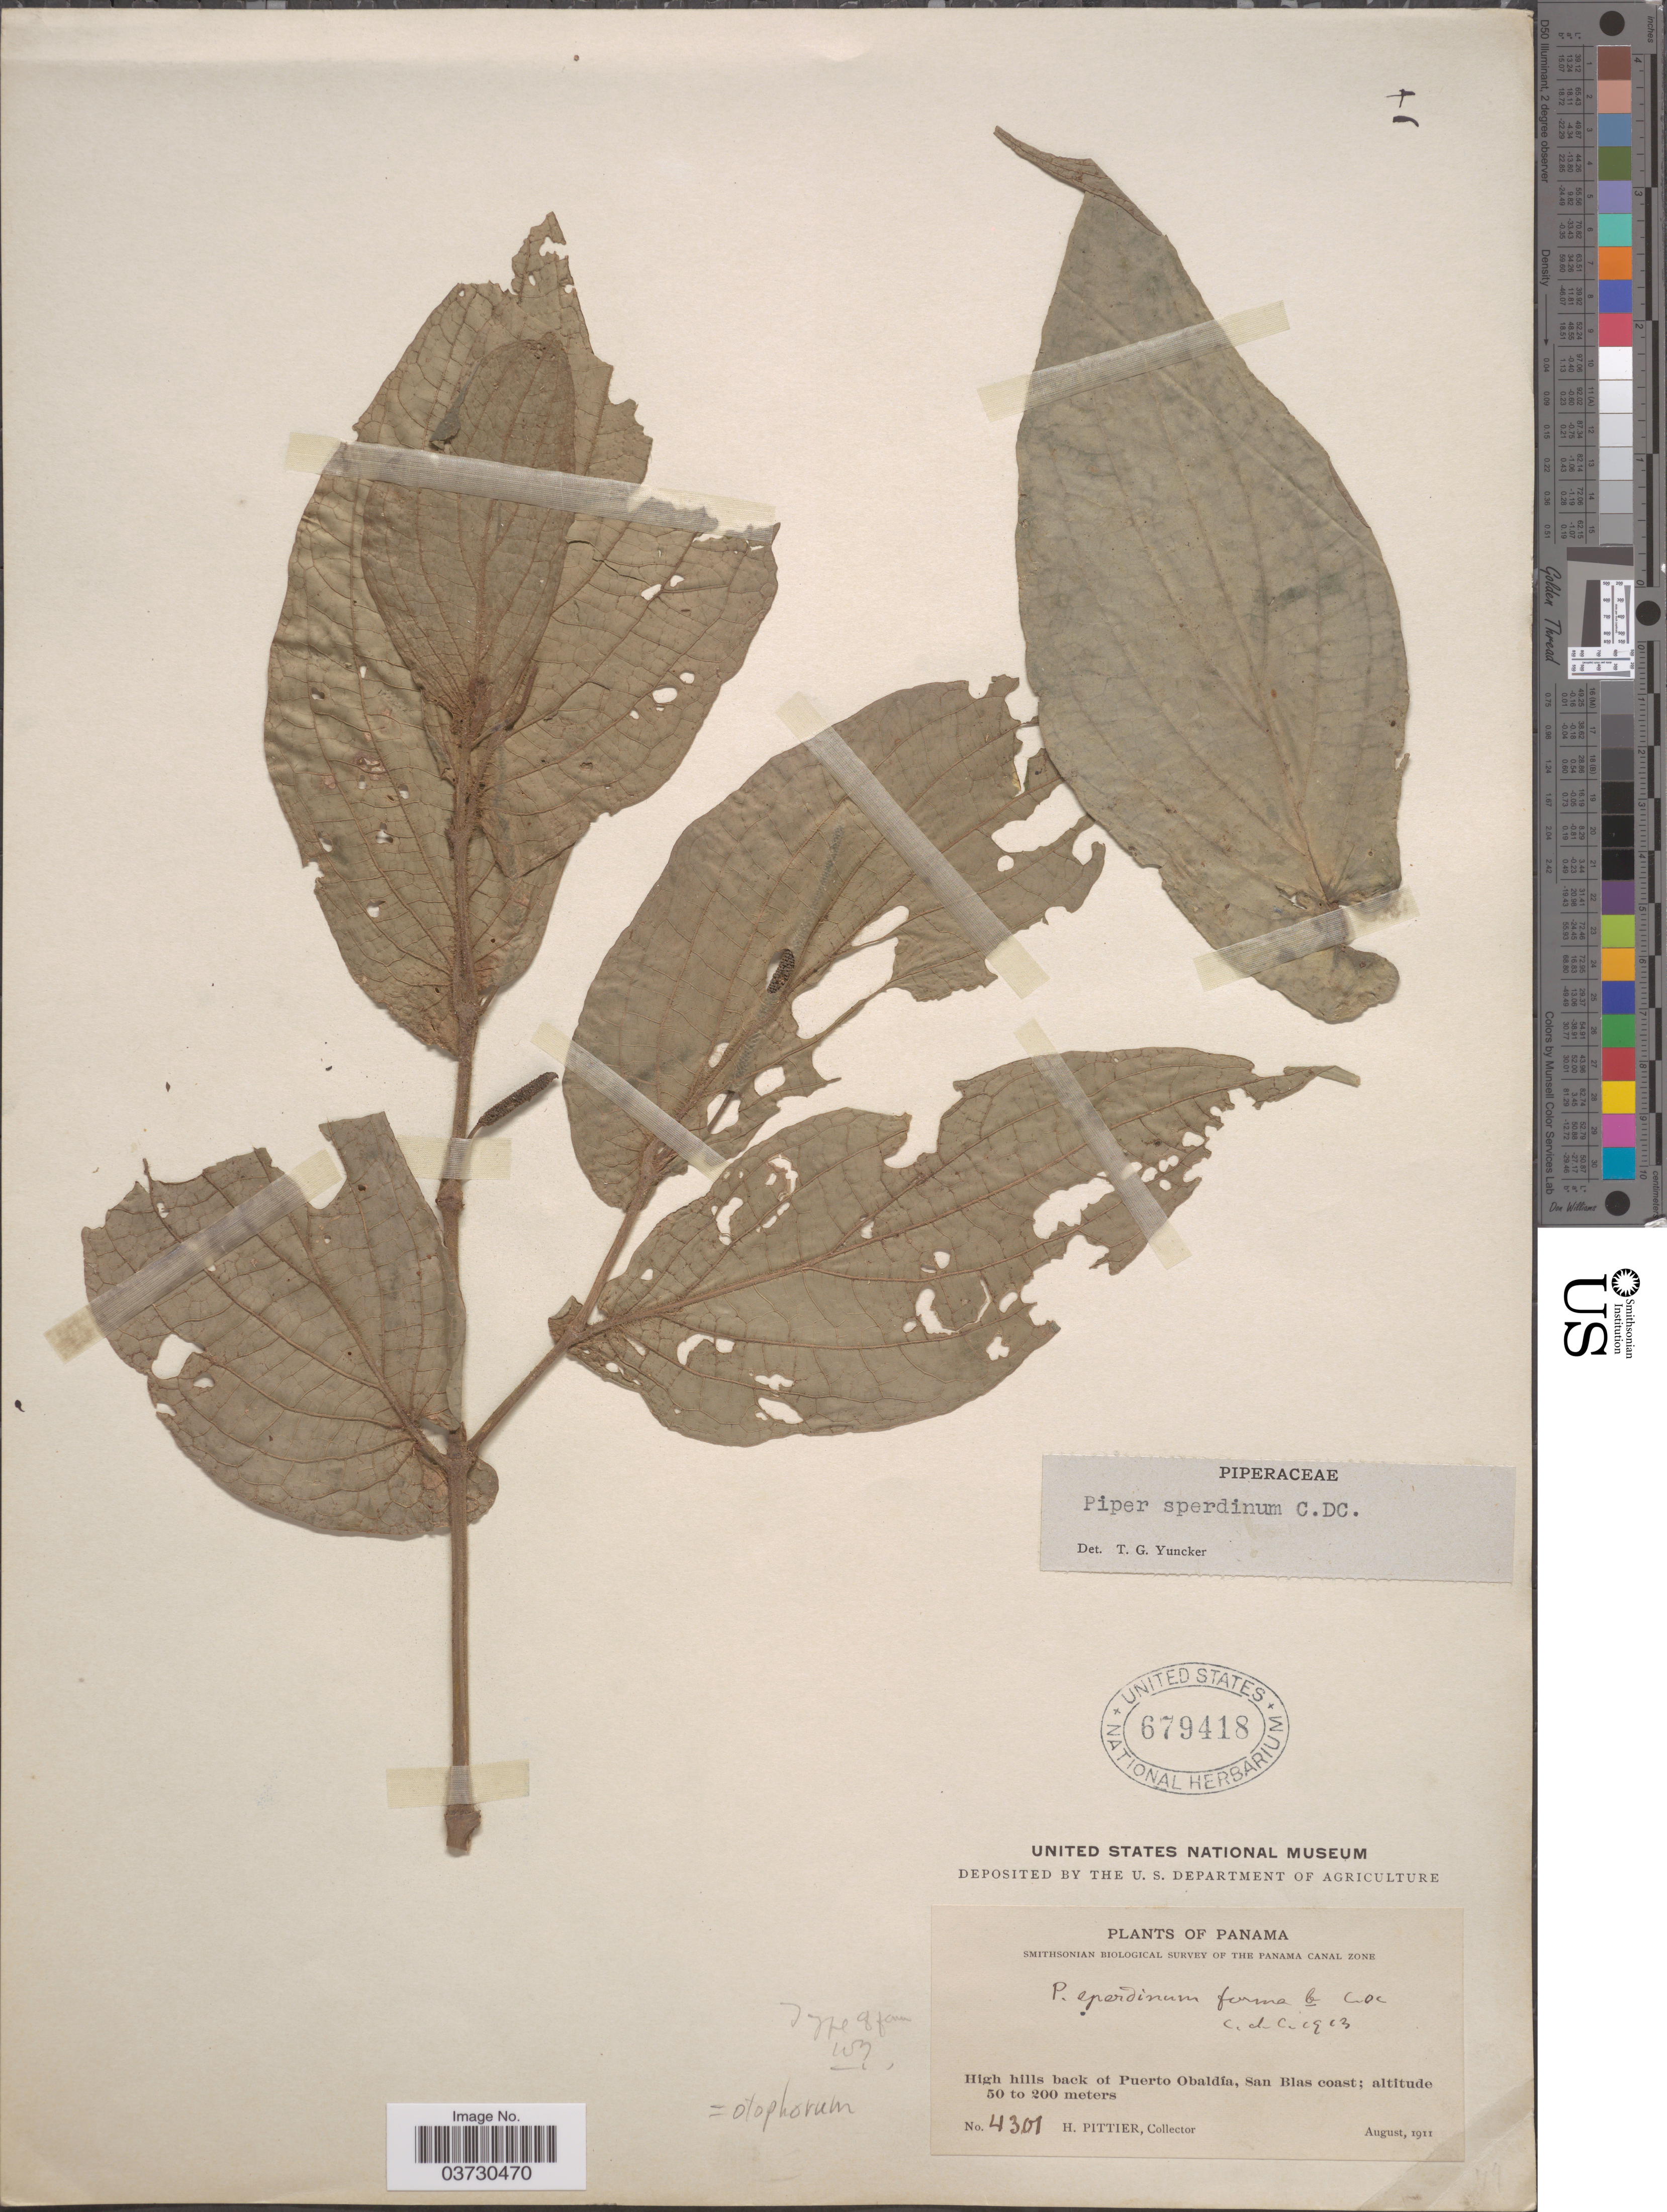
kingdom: Plantae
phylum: Tracheophyta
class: Magnoliopsida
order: Piperales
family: Piperaceae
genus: Piper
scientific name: Piper otophorum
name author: C. DC.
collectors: H. F. Pittier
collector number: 4301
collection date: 1911-08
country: Panama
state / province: Kuna Yala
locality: High hills back of Puerto Obaldía, San Blas coast.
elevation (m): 50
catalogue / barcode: US 679418